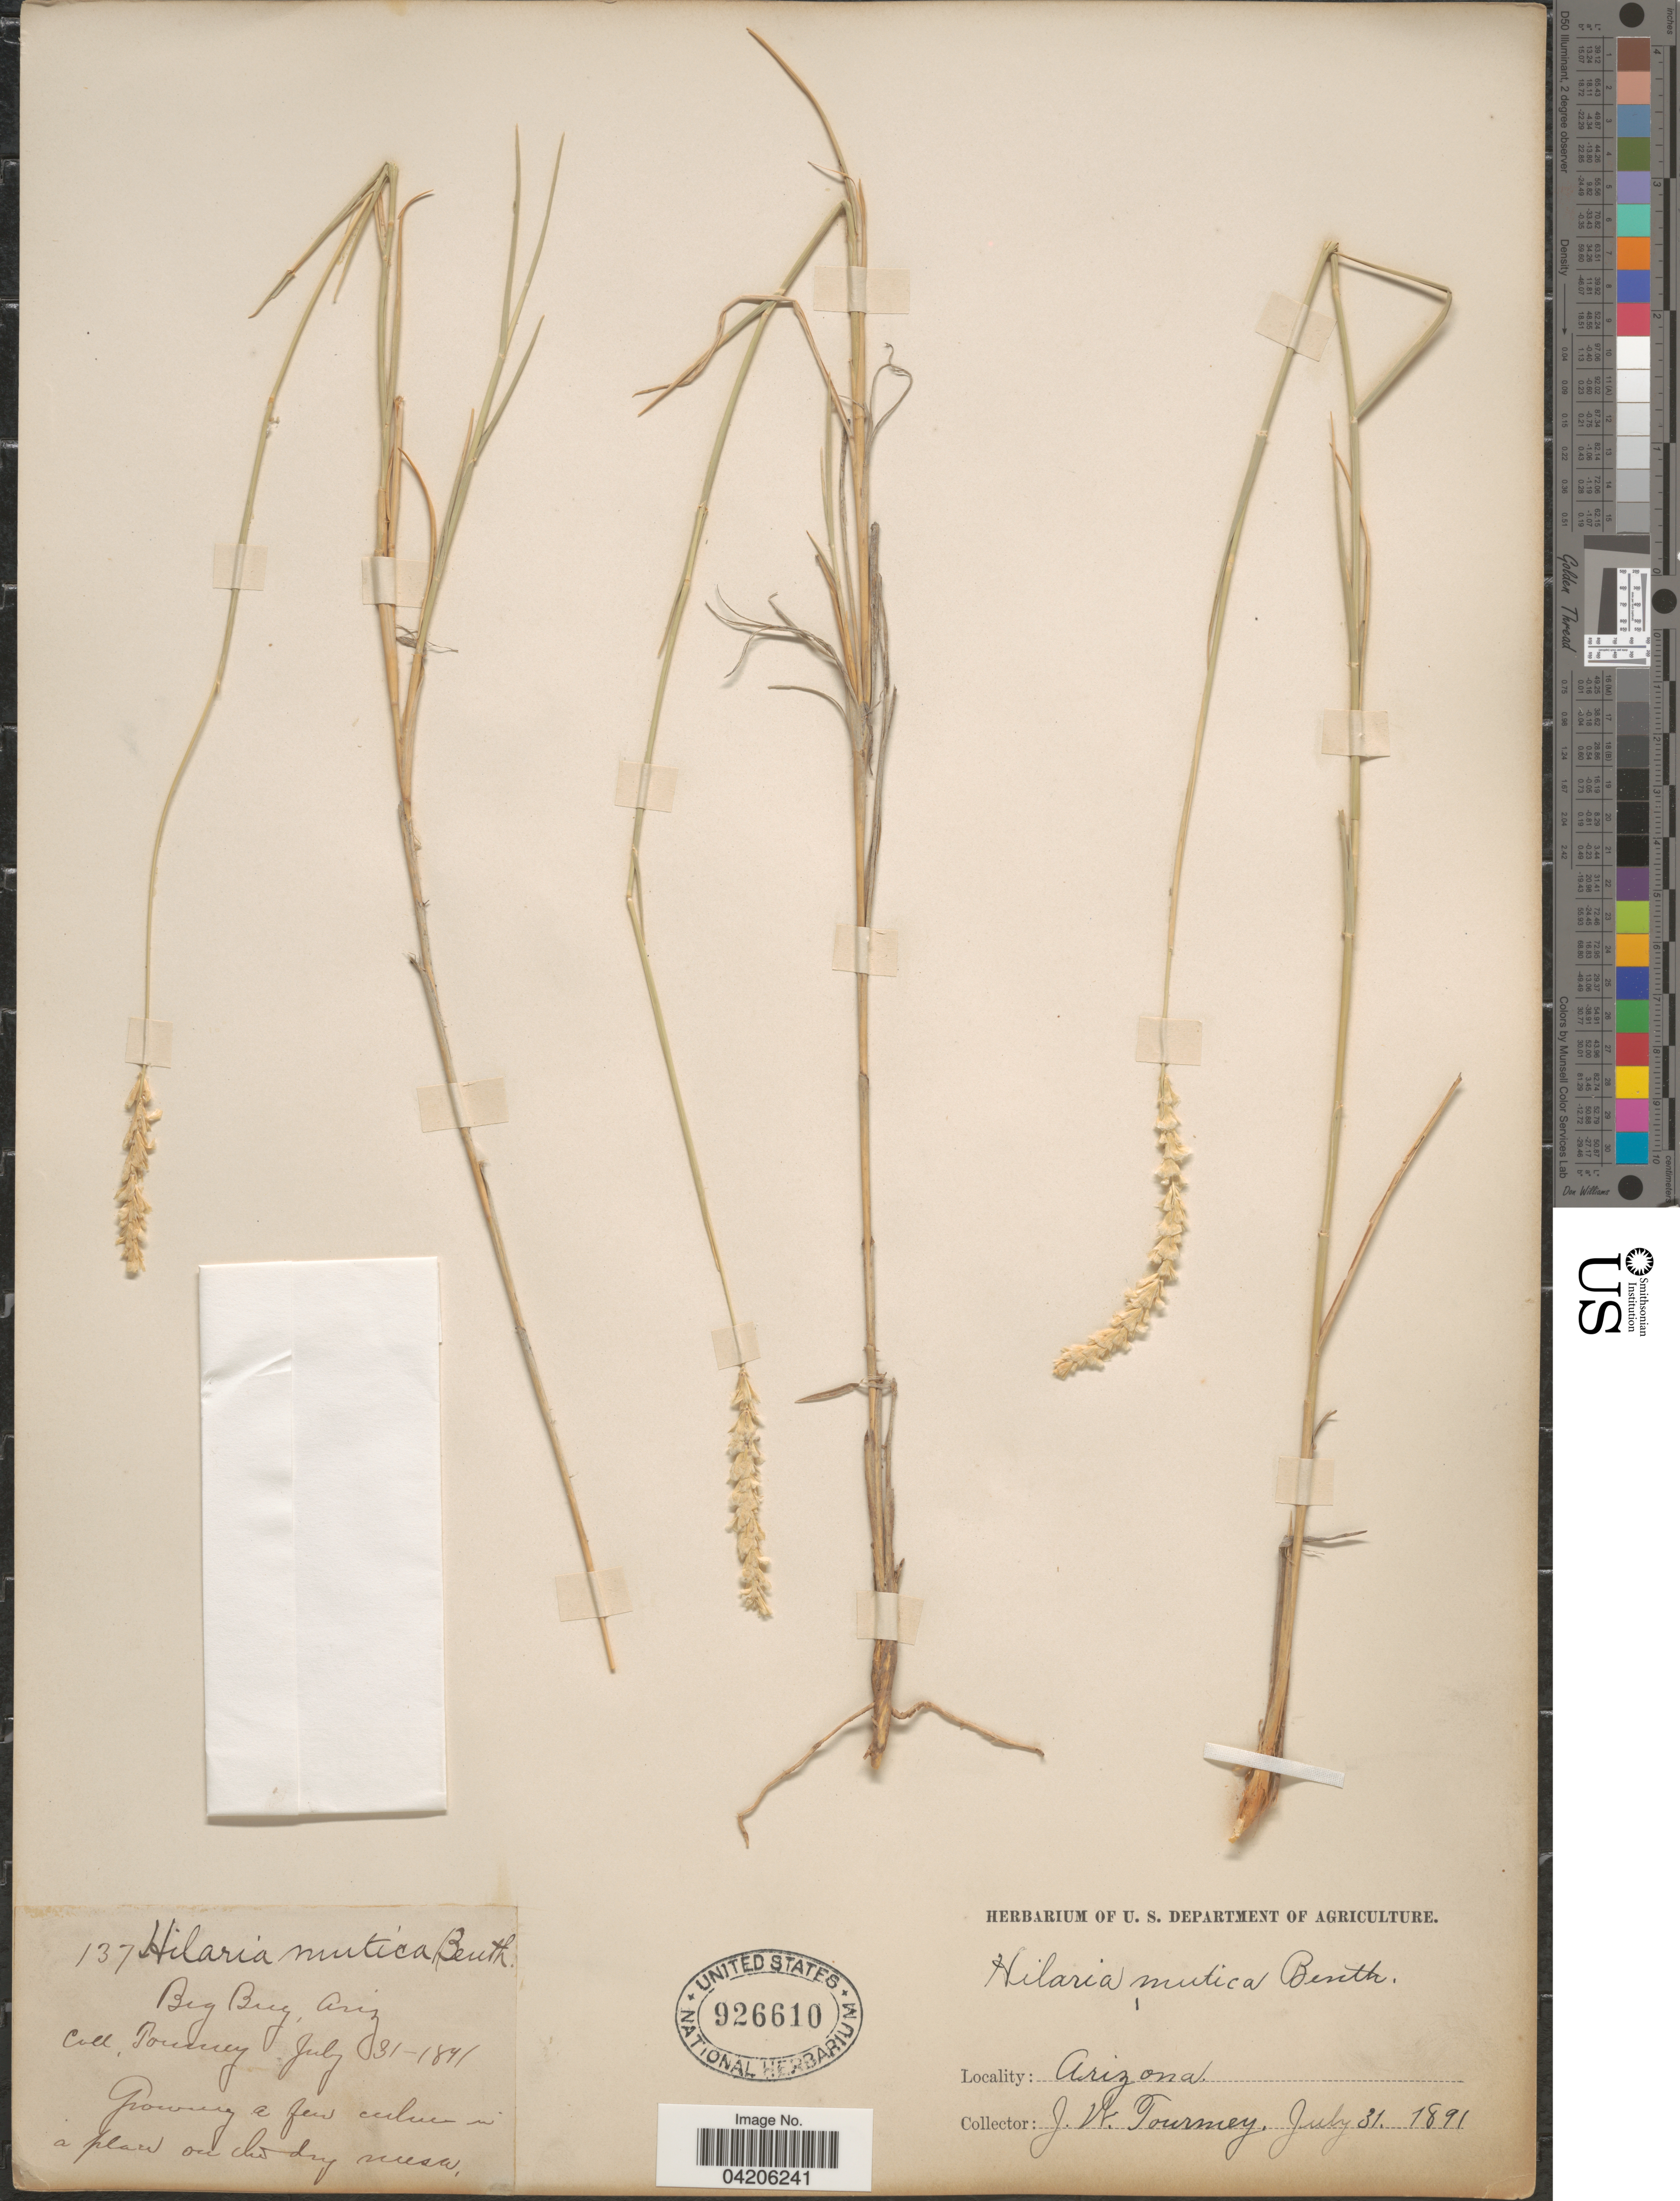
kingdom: Plantae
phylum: Tracheophyta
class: Liliopsida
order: Poales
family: Poaceae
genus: Hilaria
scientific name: Hilaria mutica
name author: (Buckley) Benth.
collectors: J. W. Toumey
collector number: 137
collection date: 1891-07-31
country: United States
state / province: Arizona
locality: Big Bug.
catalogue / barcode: US 926610